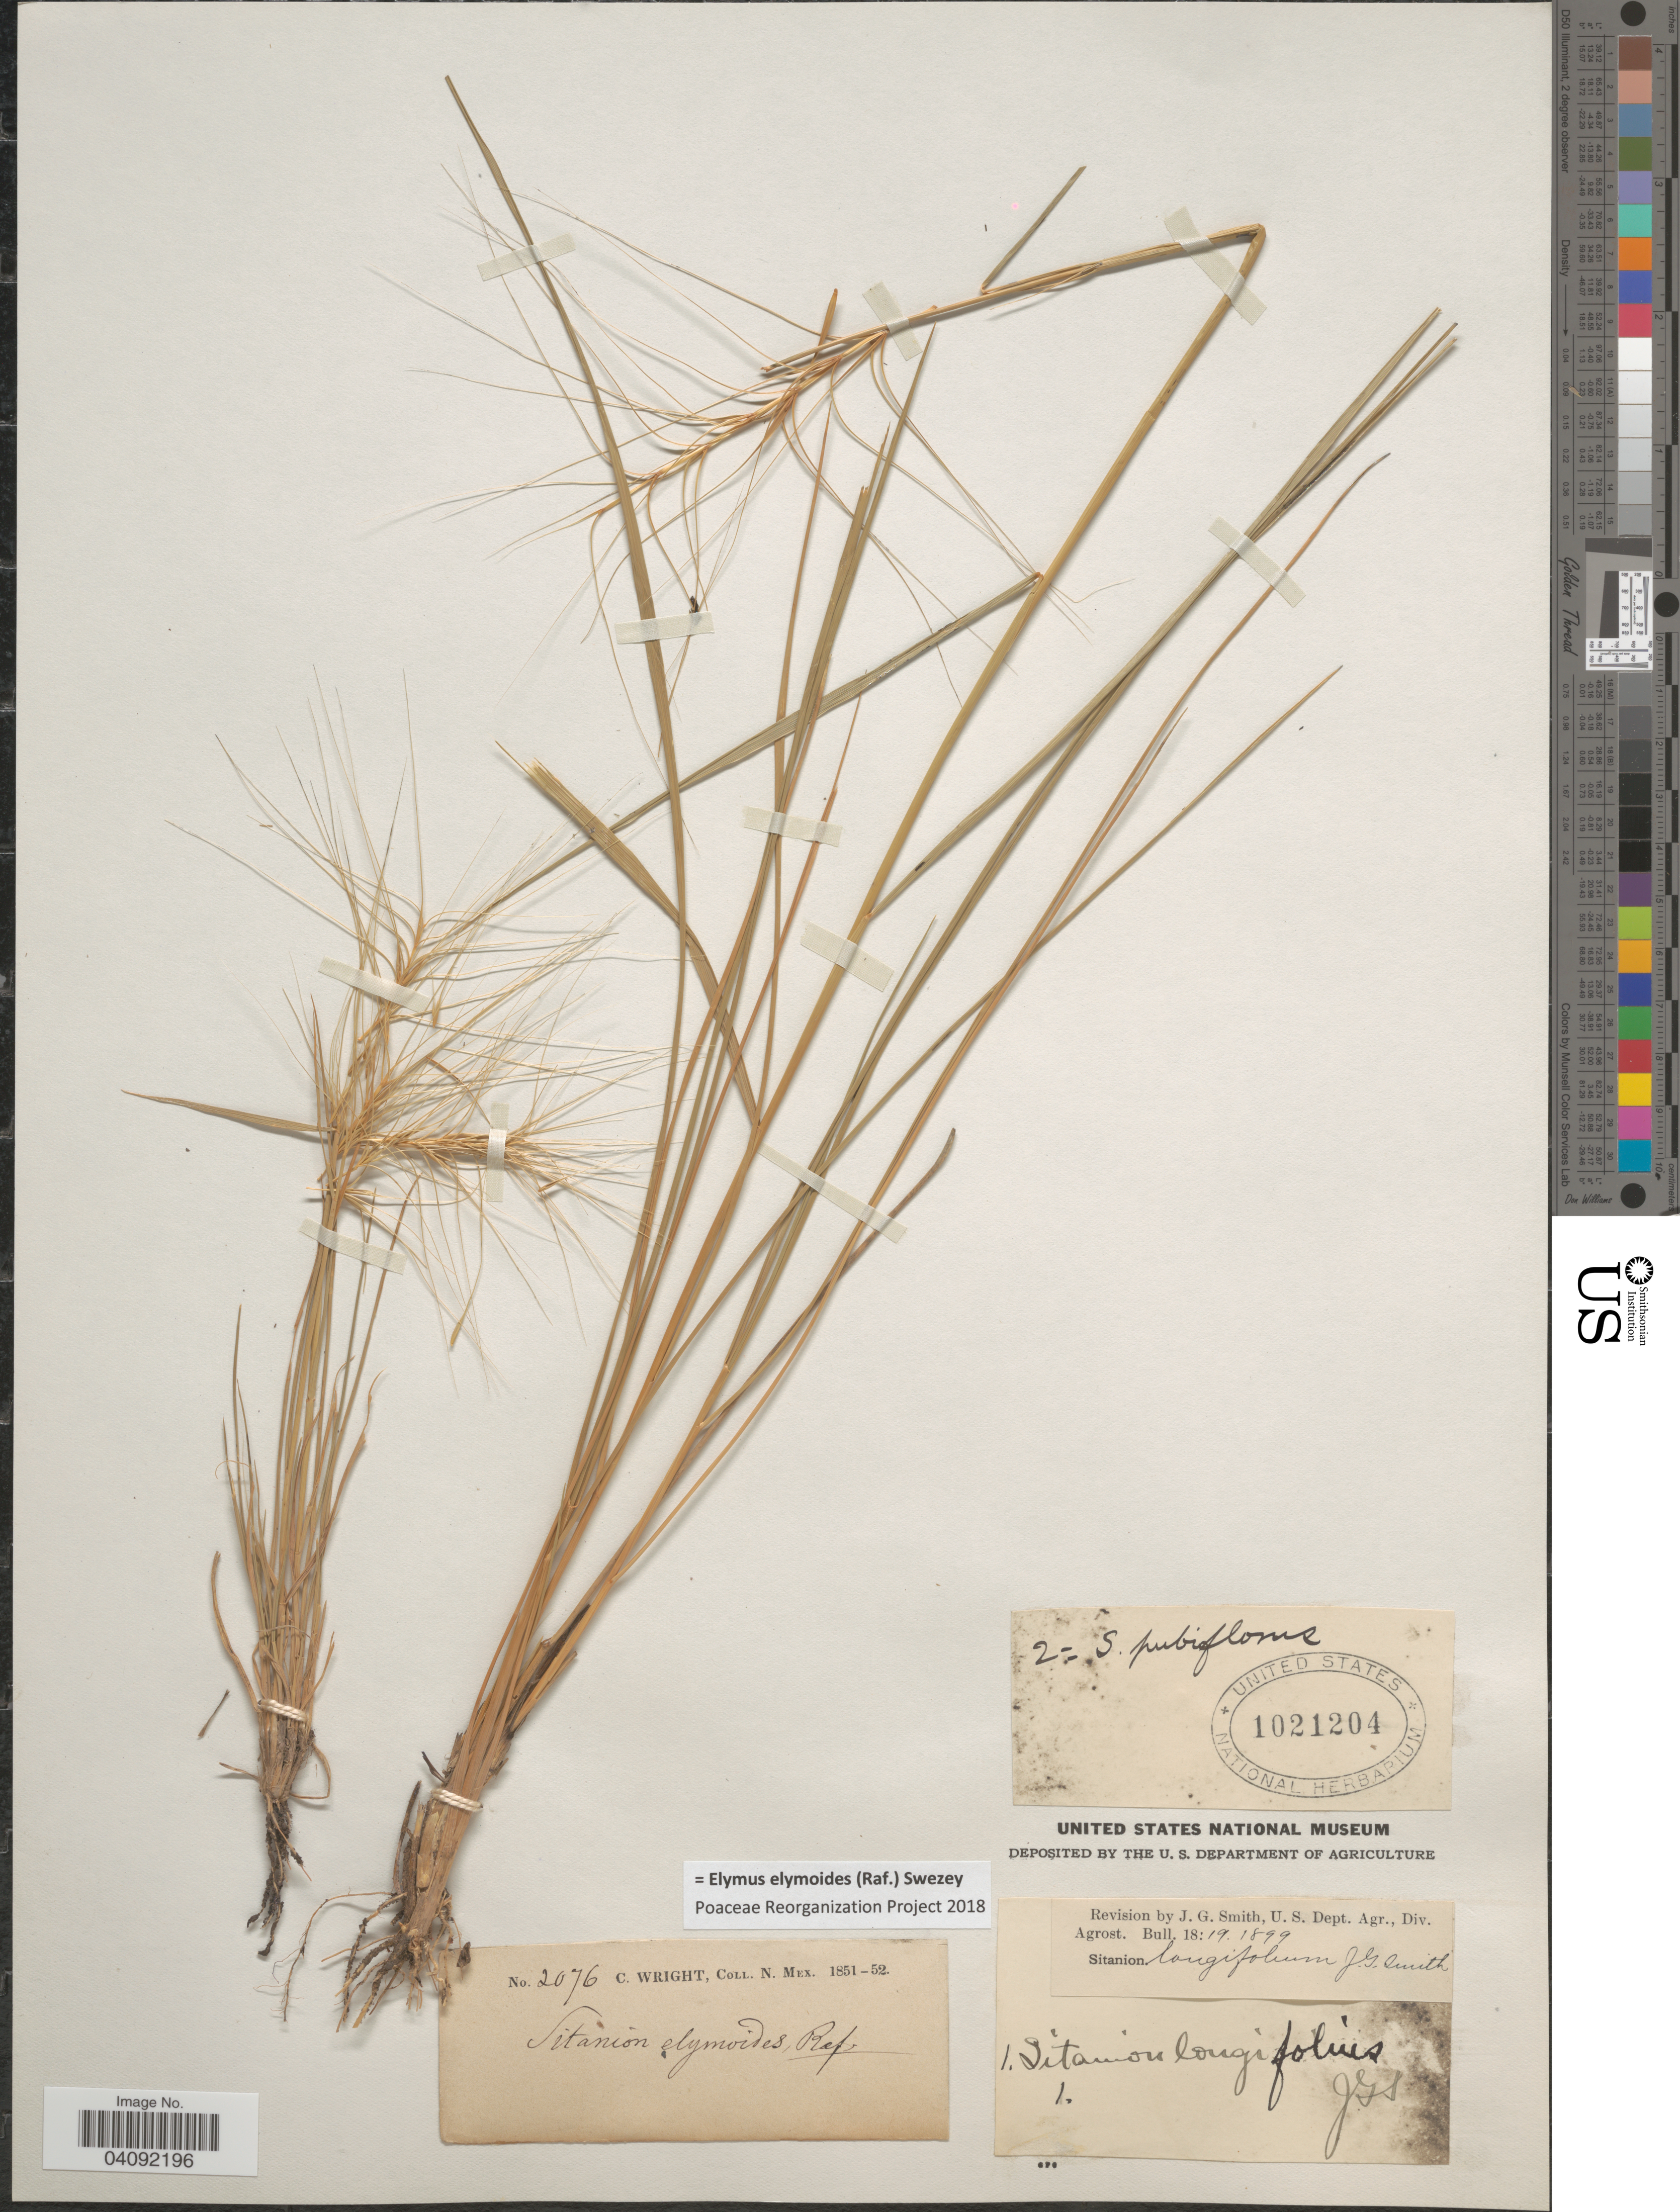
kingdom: Plantae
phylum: Tracheophyta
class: Liliopsida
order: Poales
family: Poaceae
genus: Elymus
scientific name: Elymus elymoides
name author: (Raf.) Swezey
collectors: C. Wright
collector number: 2076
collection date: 1851/1852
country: United States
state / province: New Mexico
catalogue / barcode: US 1021204